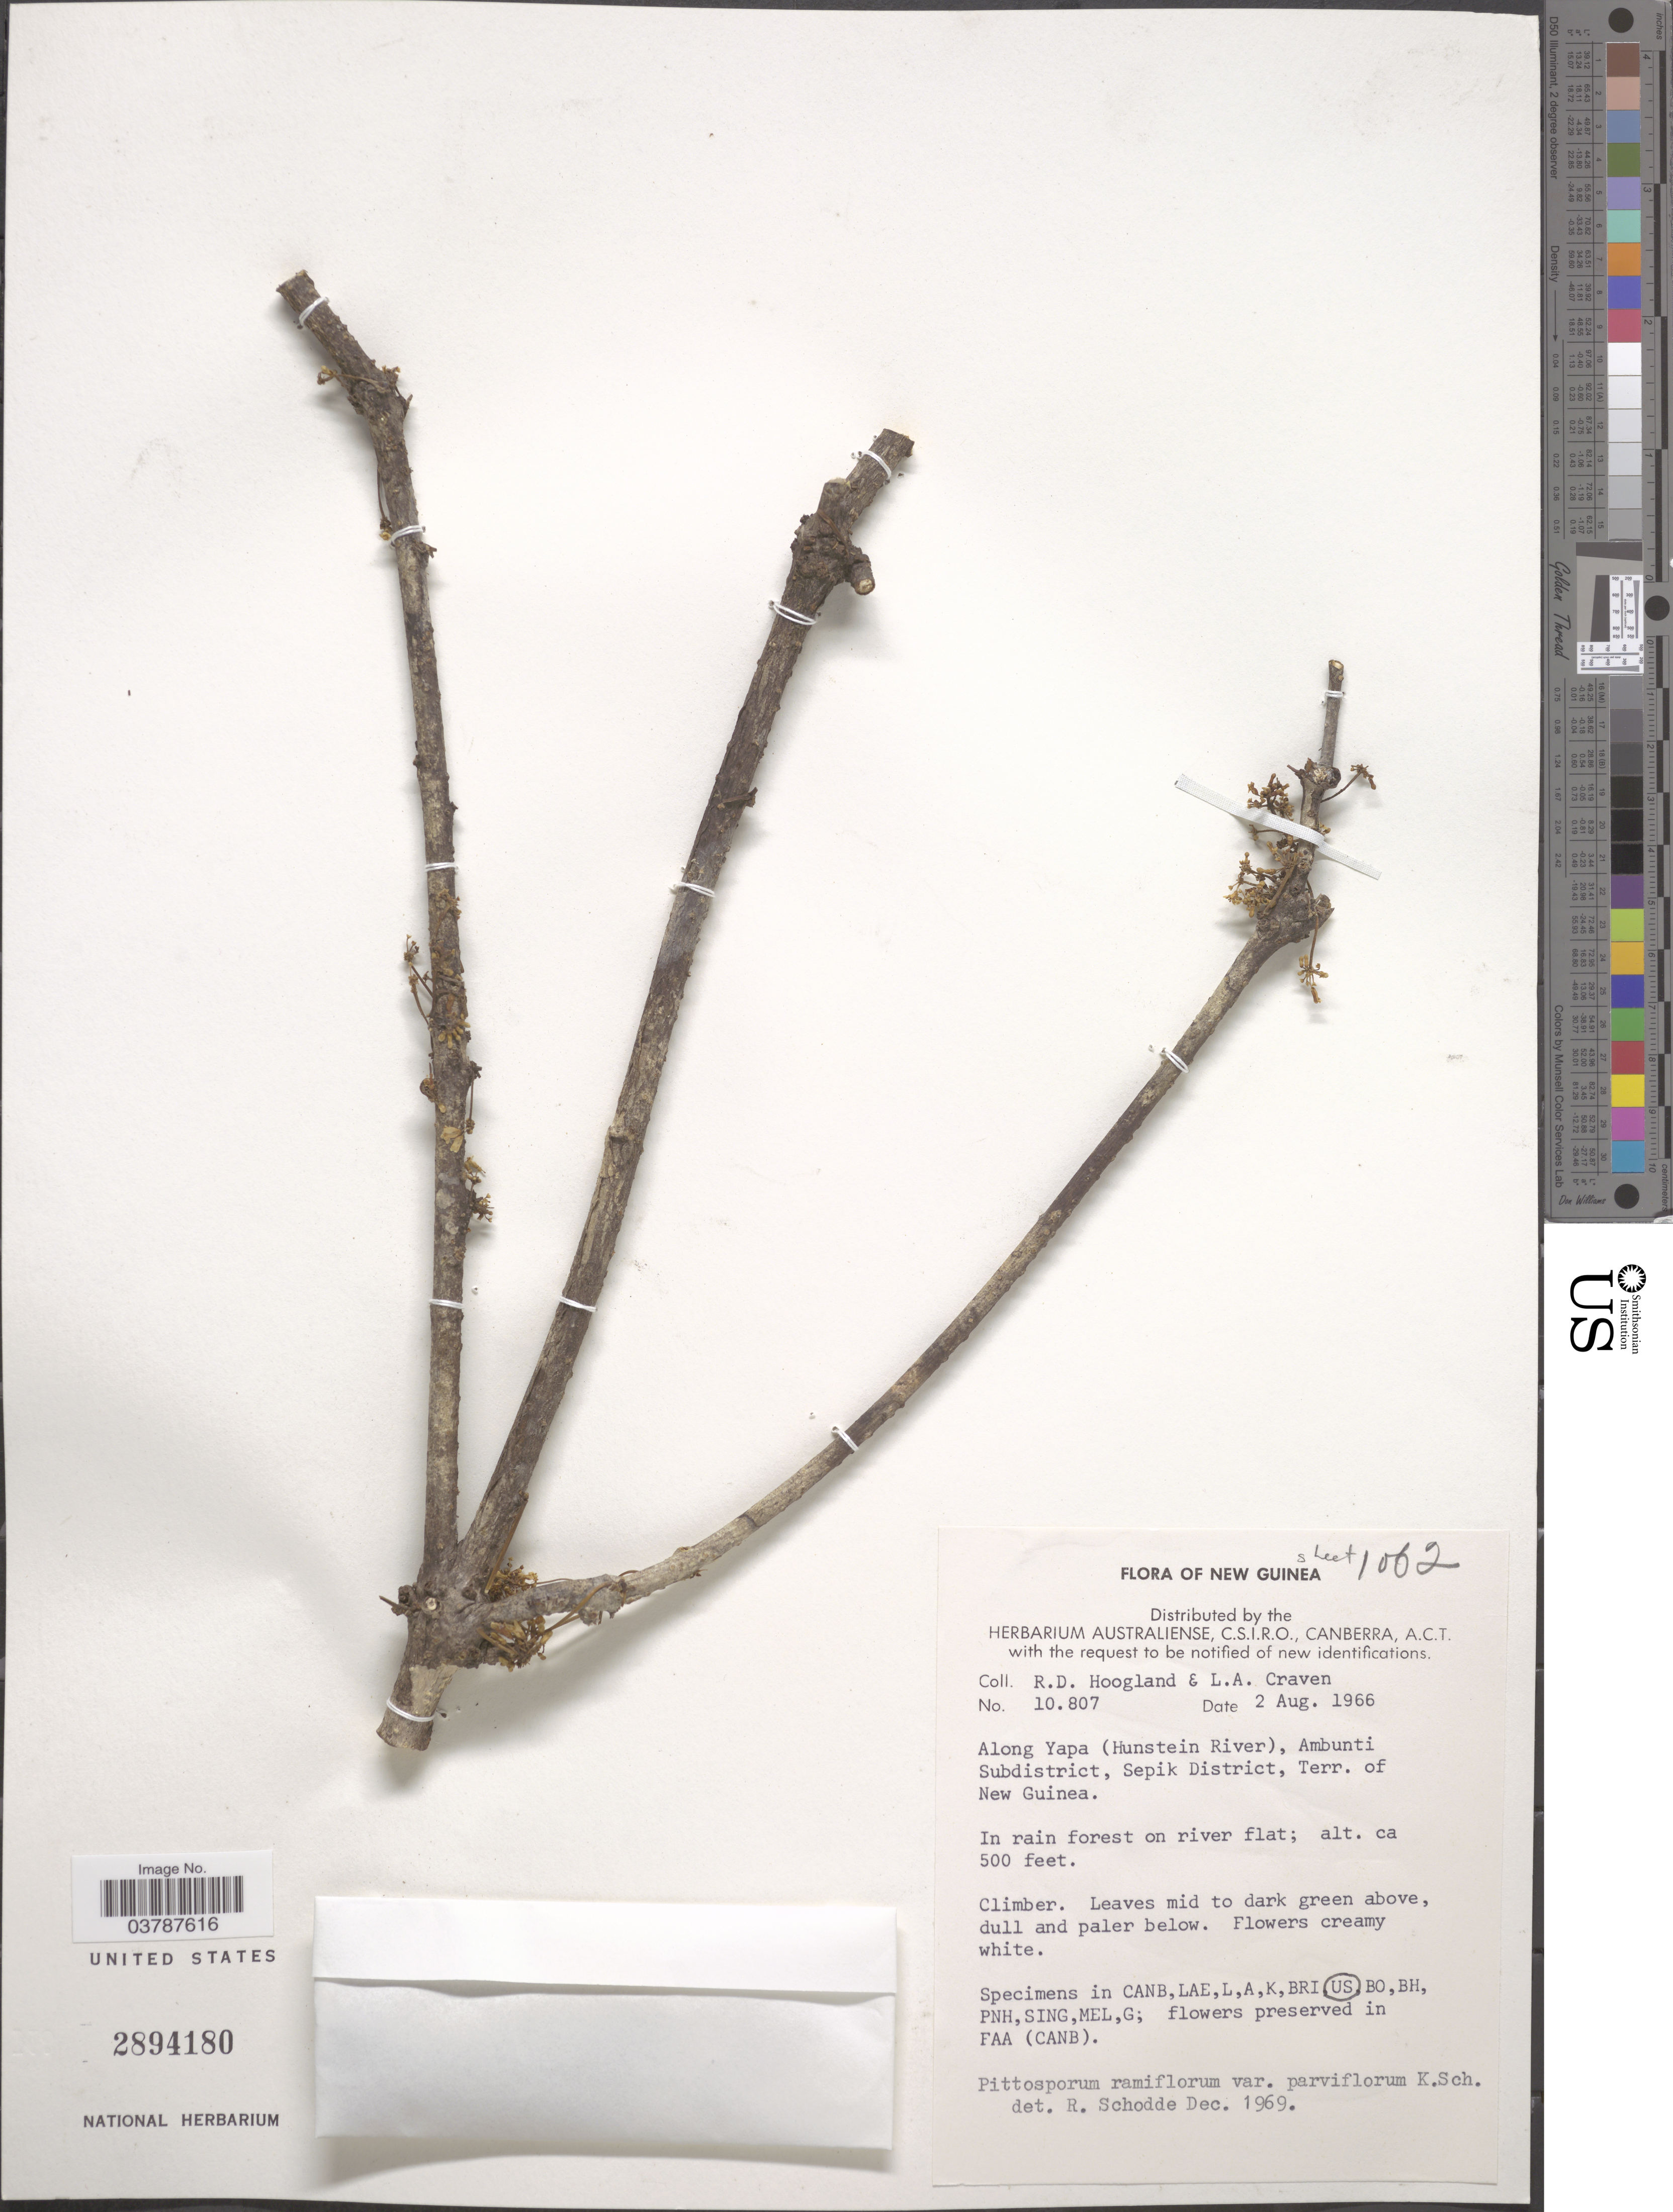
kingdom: Plantae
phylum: Tracheophyta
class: Magnoliopsida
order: Apiales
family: Pittosporaceae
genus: Pittosporum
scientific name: Pittosporum ramiflorum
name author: (Zoll. & Mor.) Zoll.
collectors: R. D. Hoogland & L. A. Craven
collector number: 10807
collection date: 1966-08-02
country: Papua New Guinea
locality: New Guinea. Along yapa (Hunstein River), Ambunti Subdistrict, Sepik District, Terr. of New Guinea.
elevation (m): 152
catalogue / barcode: US 2894180